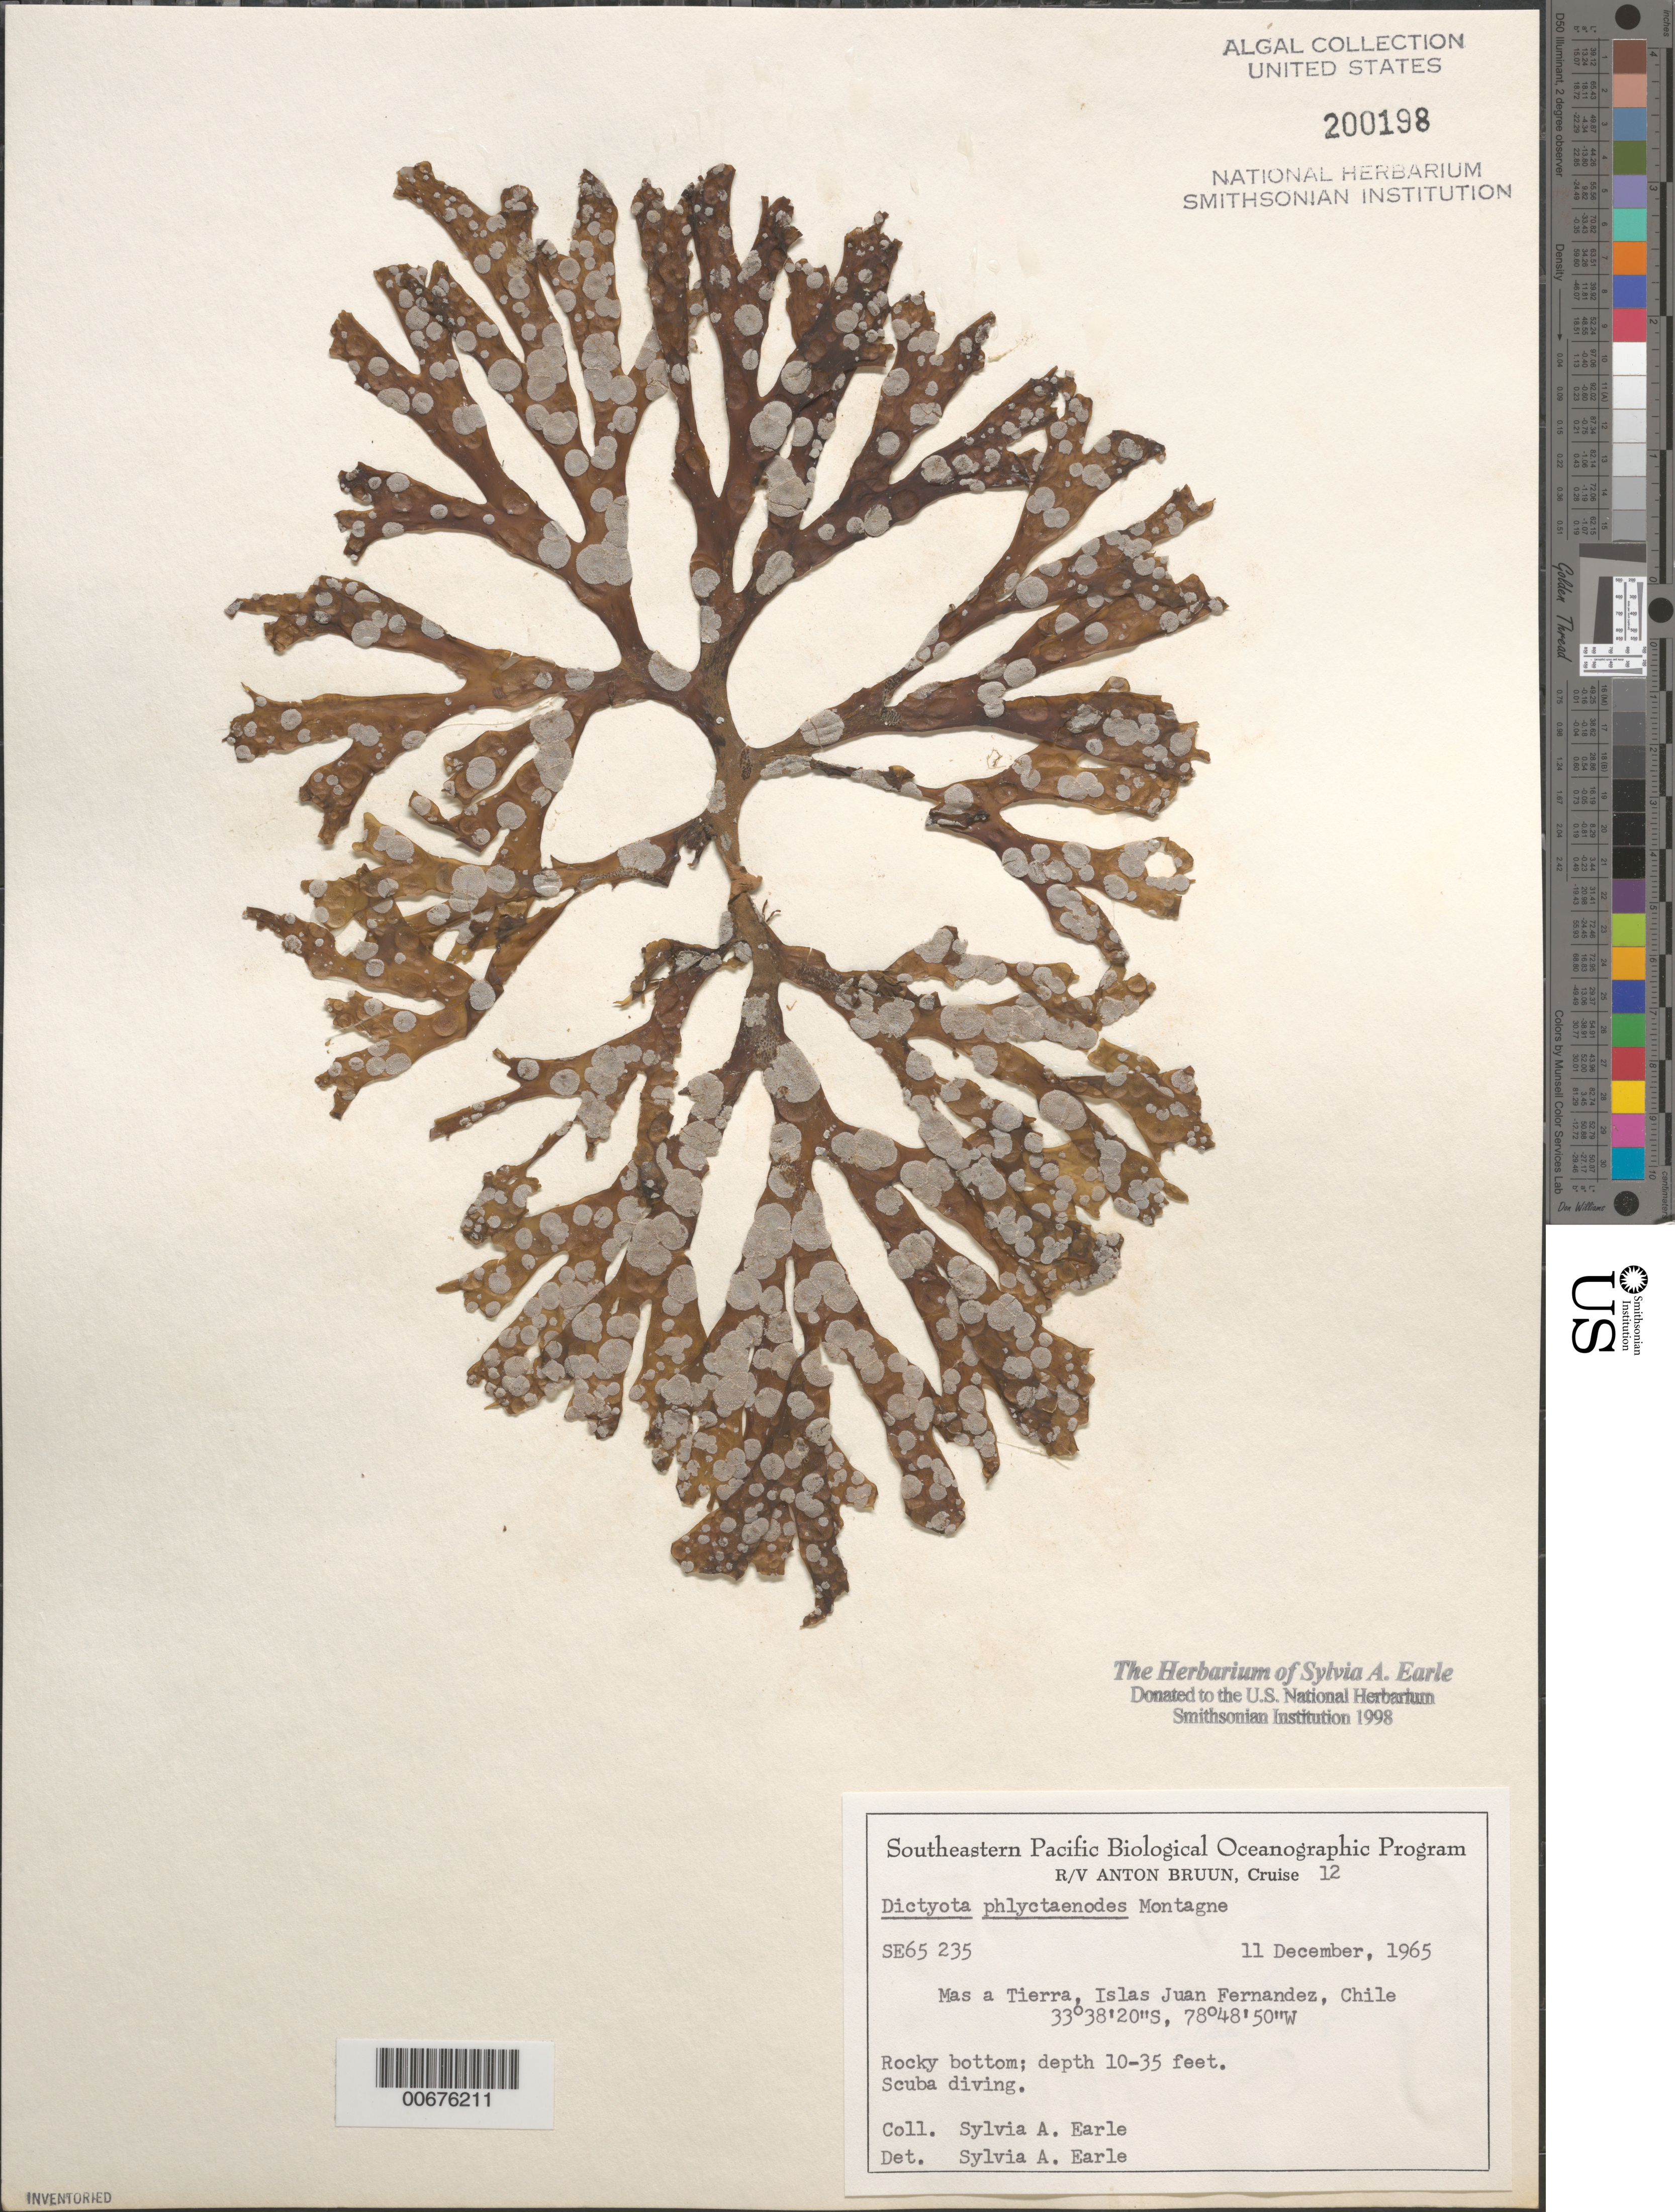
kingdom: Chromista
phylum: Ochrophyta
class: Phaeophyceae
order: Dictyotales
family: Dictyotaceae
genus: Dictyota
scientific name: Dictyota phlyctaenodes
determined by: Earle, S. A.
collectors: S. A. Earle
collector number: SE 65235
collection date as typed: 11 Dec 1965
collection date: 1965-12-11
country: Chile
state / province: Valparaíso (V)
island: Isla Más a Tierra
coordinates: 33 38' 20" S, 78 48' 50" W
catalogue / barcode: US 200198